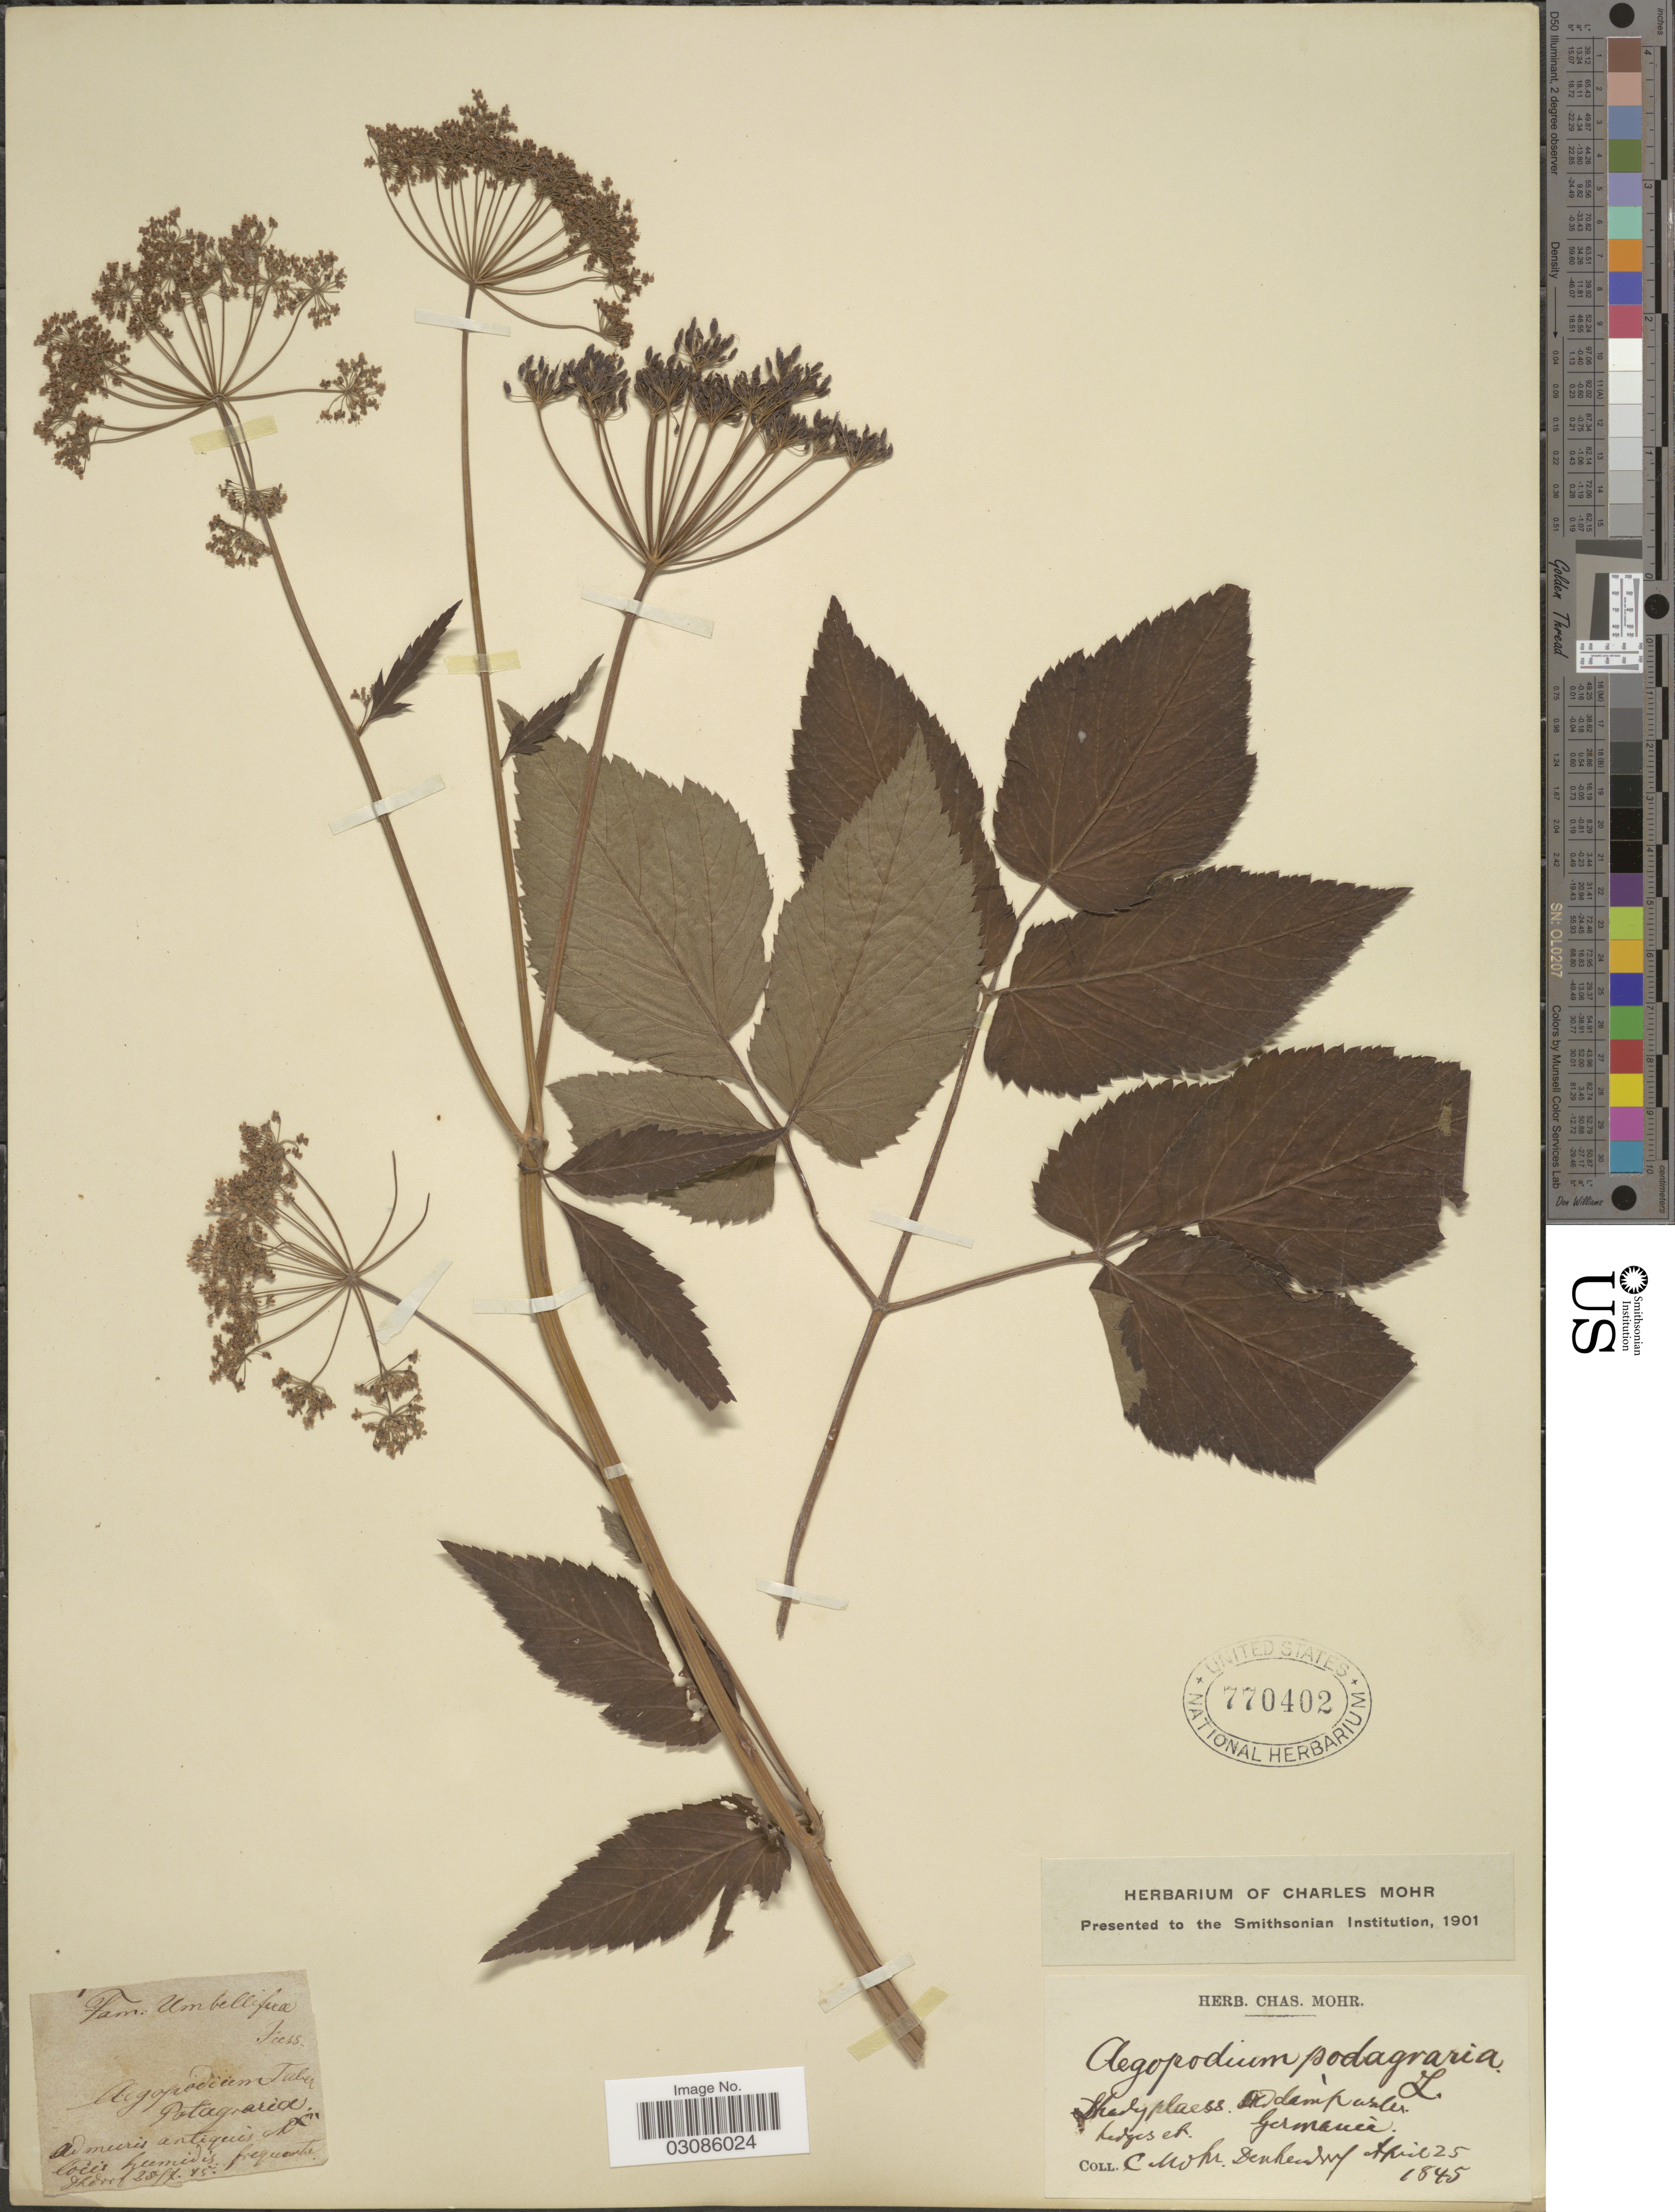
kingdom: Plantae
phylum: Tracheophyta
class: Magnoliopsida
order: Apiales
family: Apiaceae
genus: Aegopodium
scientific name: Aegopodium podagraria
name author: L.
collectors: C. T. Mohr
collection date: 1845-04-25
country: Germany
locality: Germanica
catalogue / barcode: US 770402